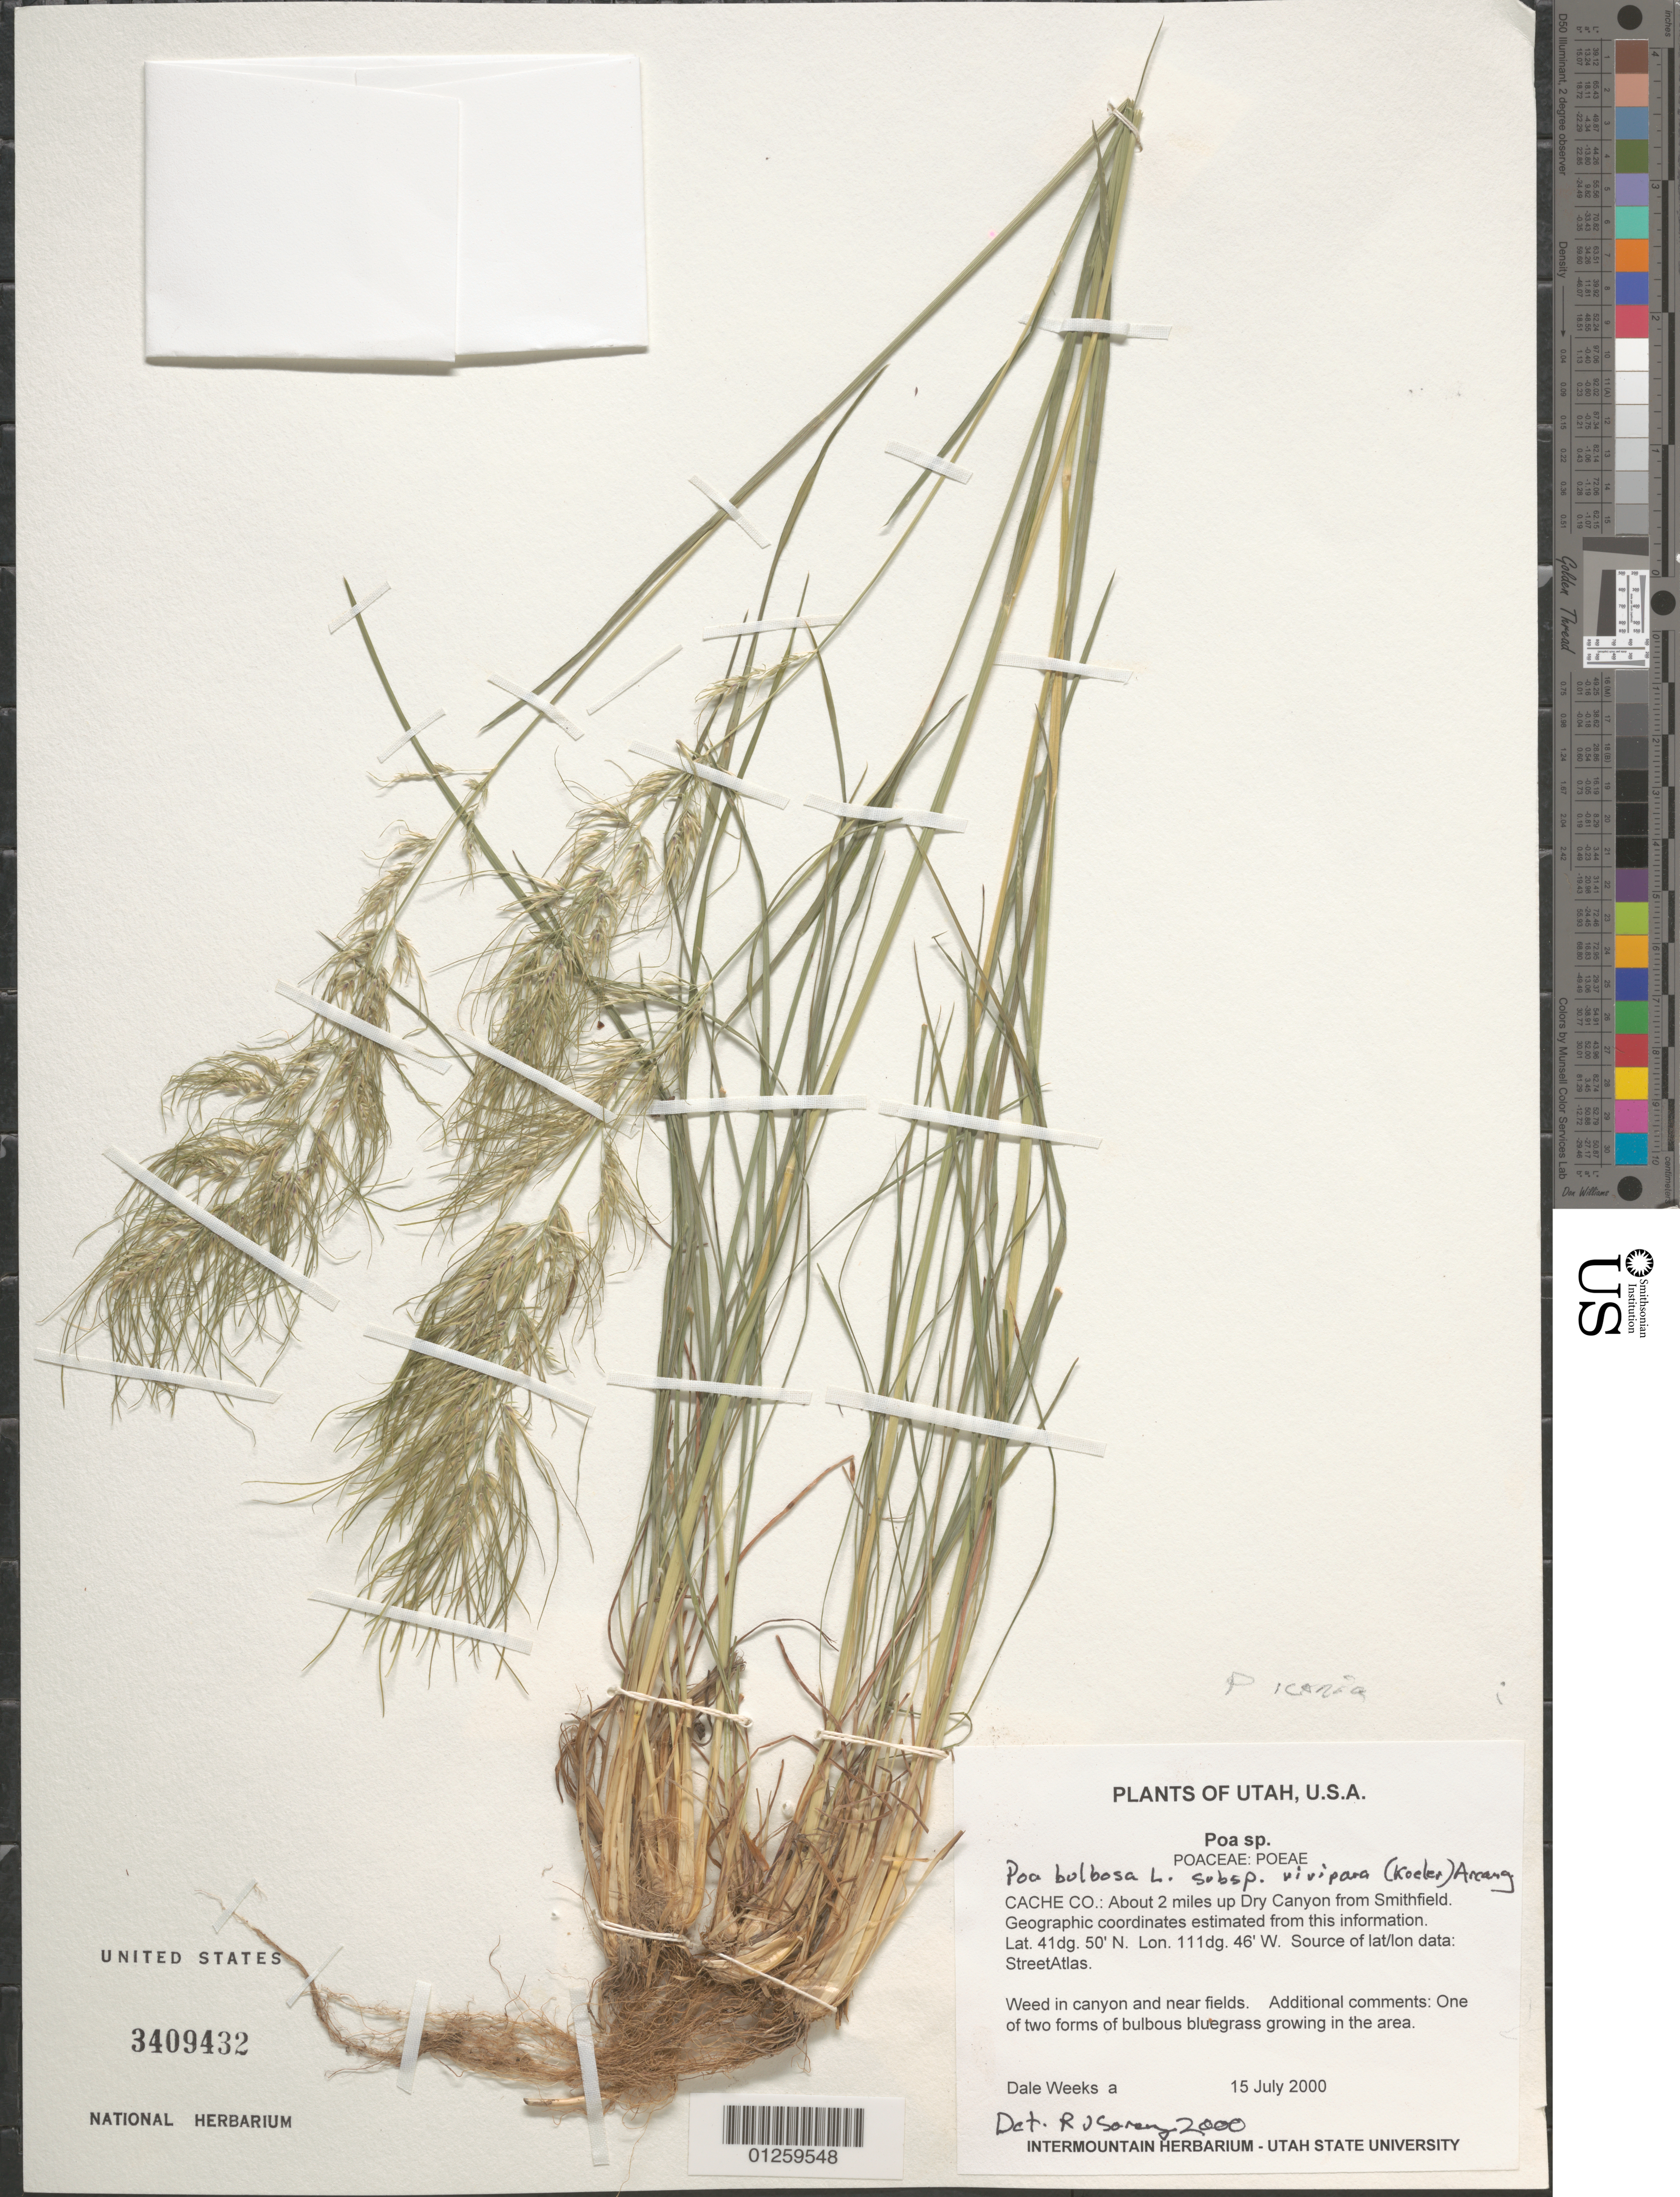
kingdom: Plantae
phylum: Tracheophyta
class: Liliopsida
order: Poales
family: Poaceae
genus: Poa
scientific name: Poa sinaica var. vivipara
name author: Täckh.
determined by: Soreng, Robert J., Research Associate (BOT), Smithsonian Institution - National Museum of Natural History (UNITED STATES)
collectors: D. Weeks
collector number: s.n. a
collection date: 2000-07-15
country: United States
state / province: Utah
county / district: Cache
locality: About 2 miles up Dry Canyon from Smithfield.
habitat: Weed in canyon and near fields.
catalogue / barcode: US 3409432